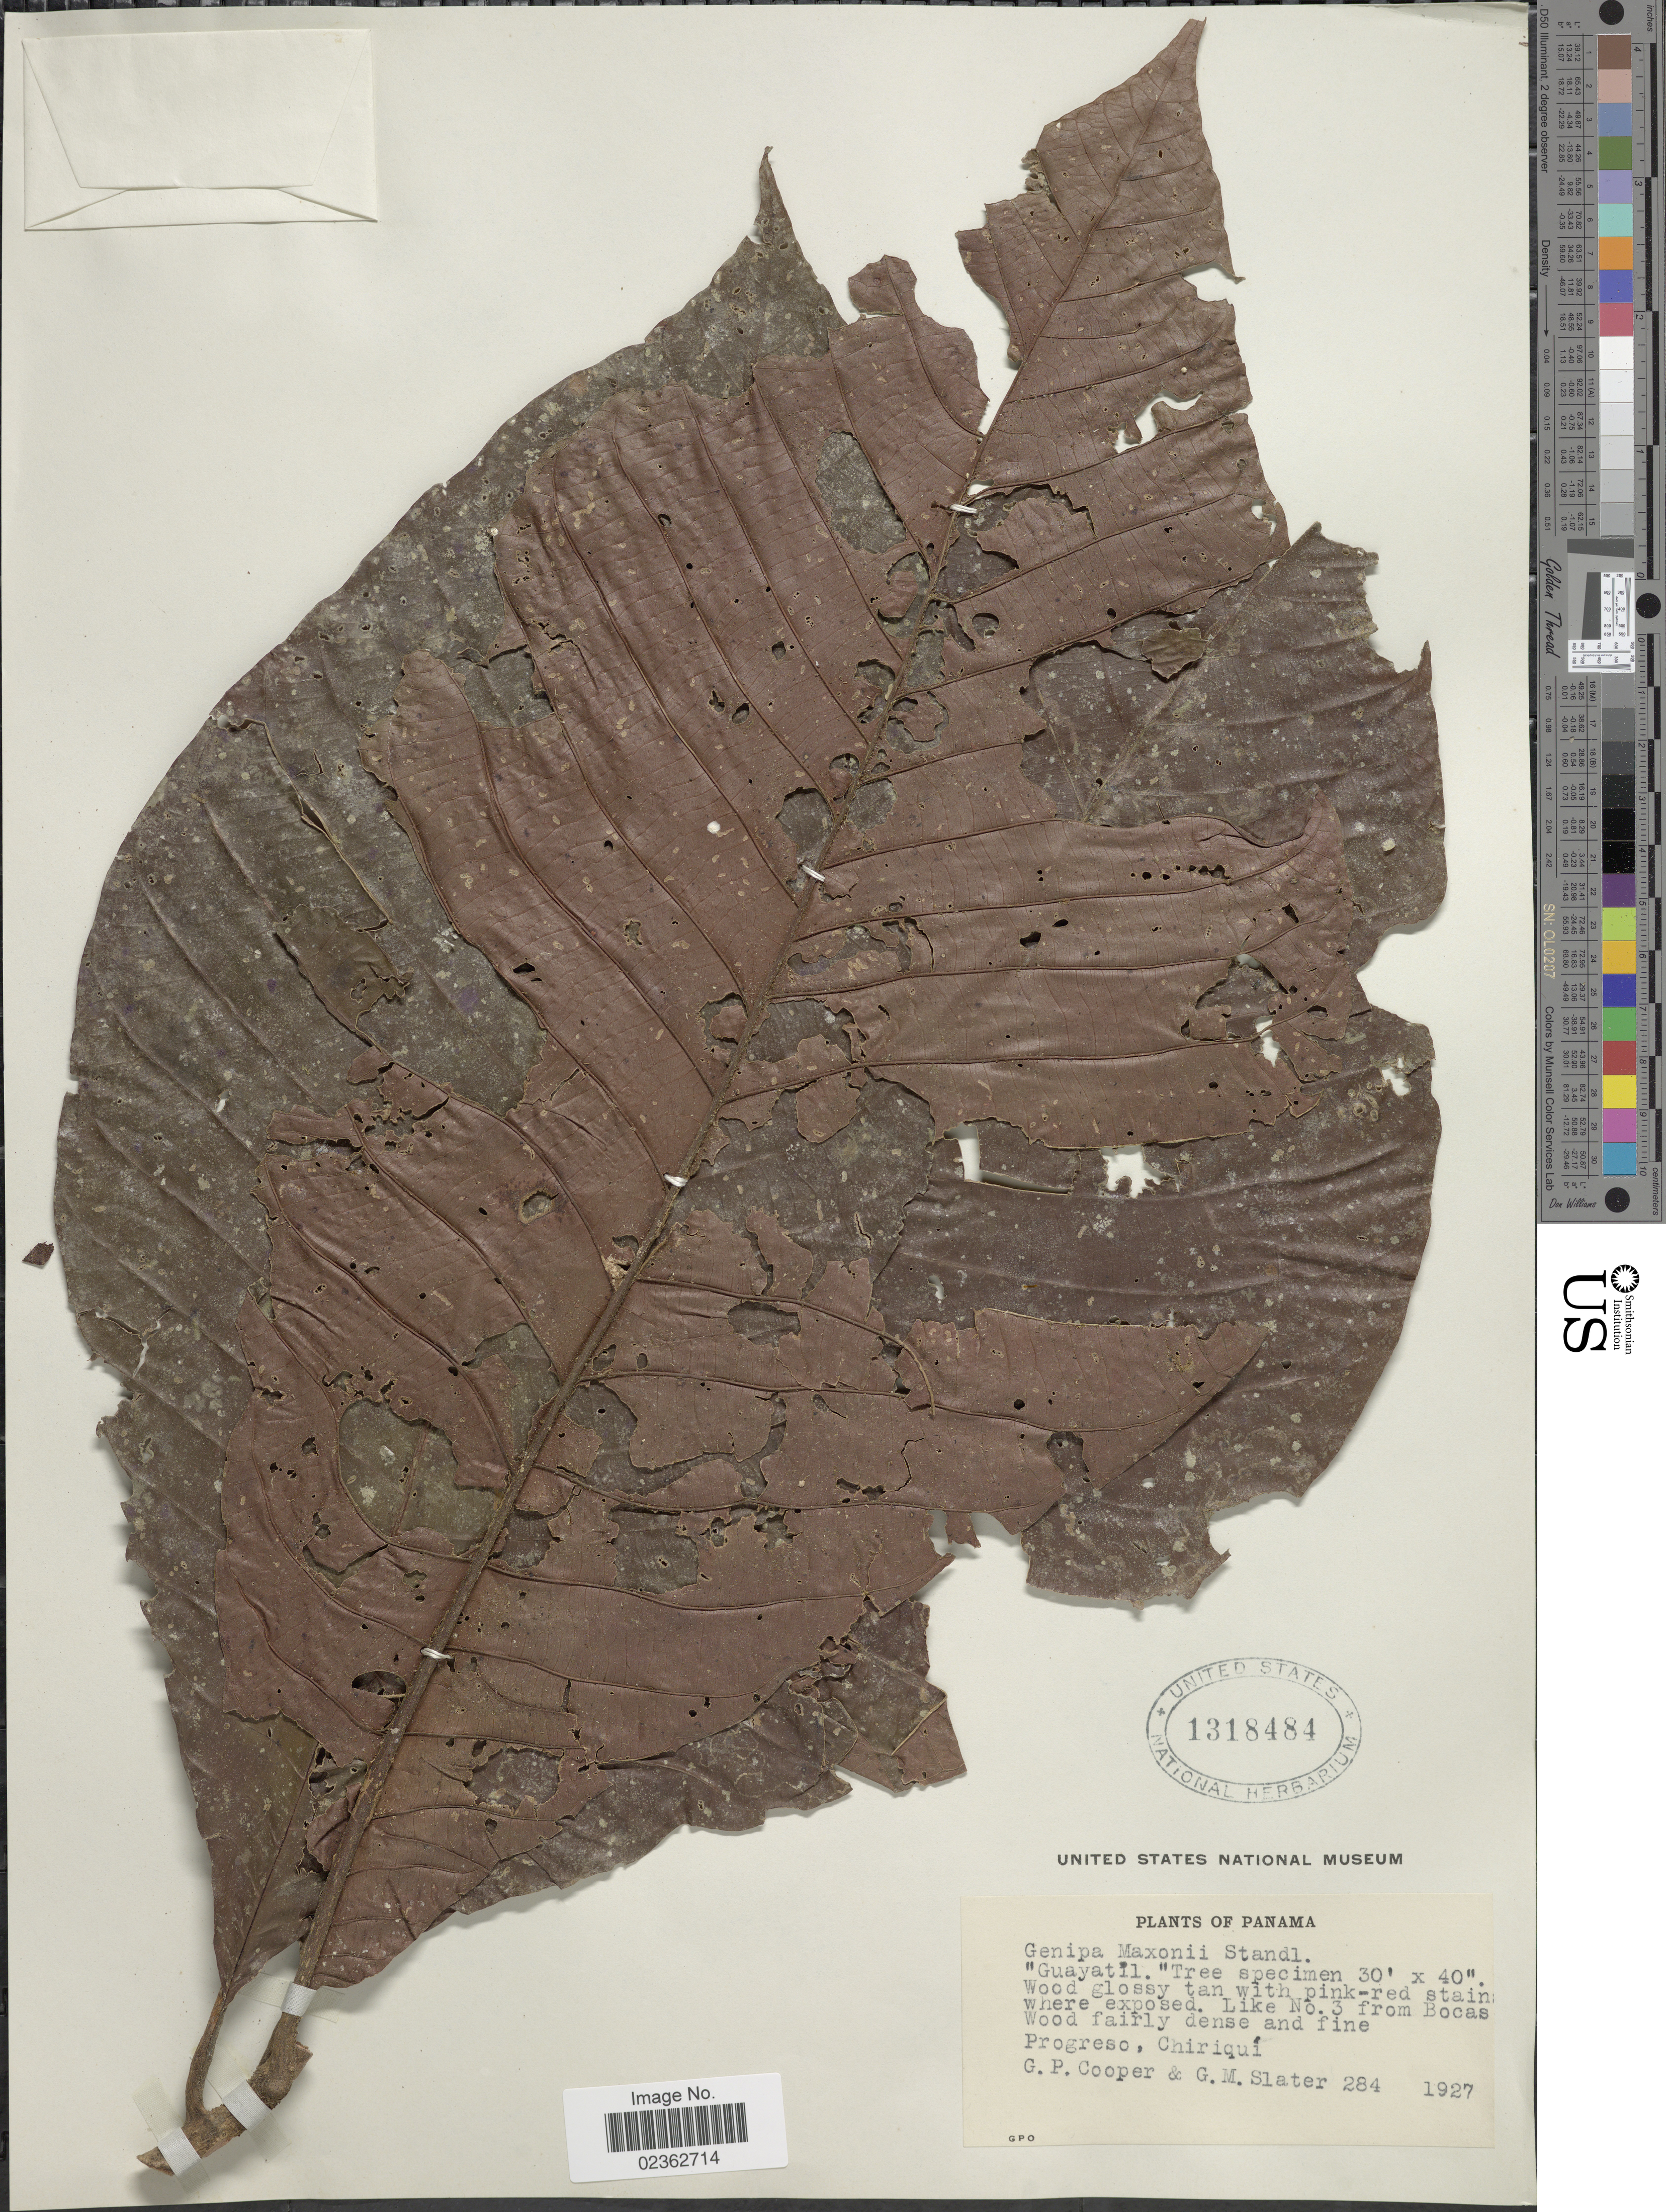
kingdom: Plantae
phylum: Tracheophyta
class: Magnoliopsida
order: Gentianales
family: Rubiaceae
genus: Simira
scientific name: Simira maxonii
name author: (Standl.) Steyerm.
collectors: G. Cooper & G. Slater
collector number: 284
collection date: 1927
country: Panama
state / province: Chiriqui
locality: Progreso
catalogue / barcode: US 1318484